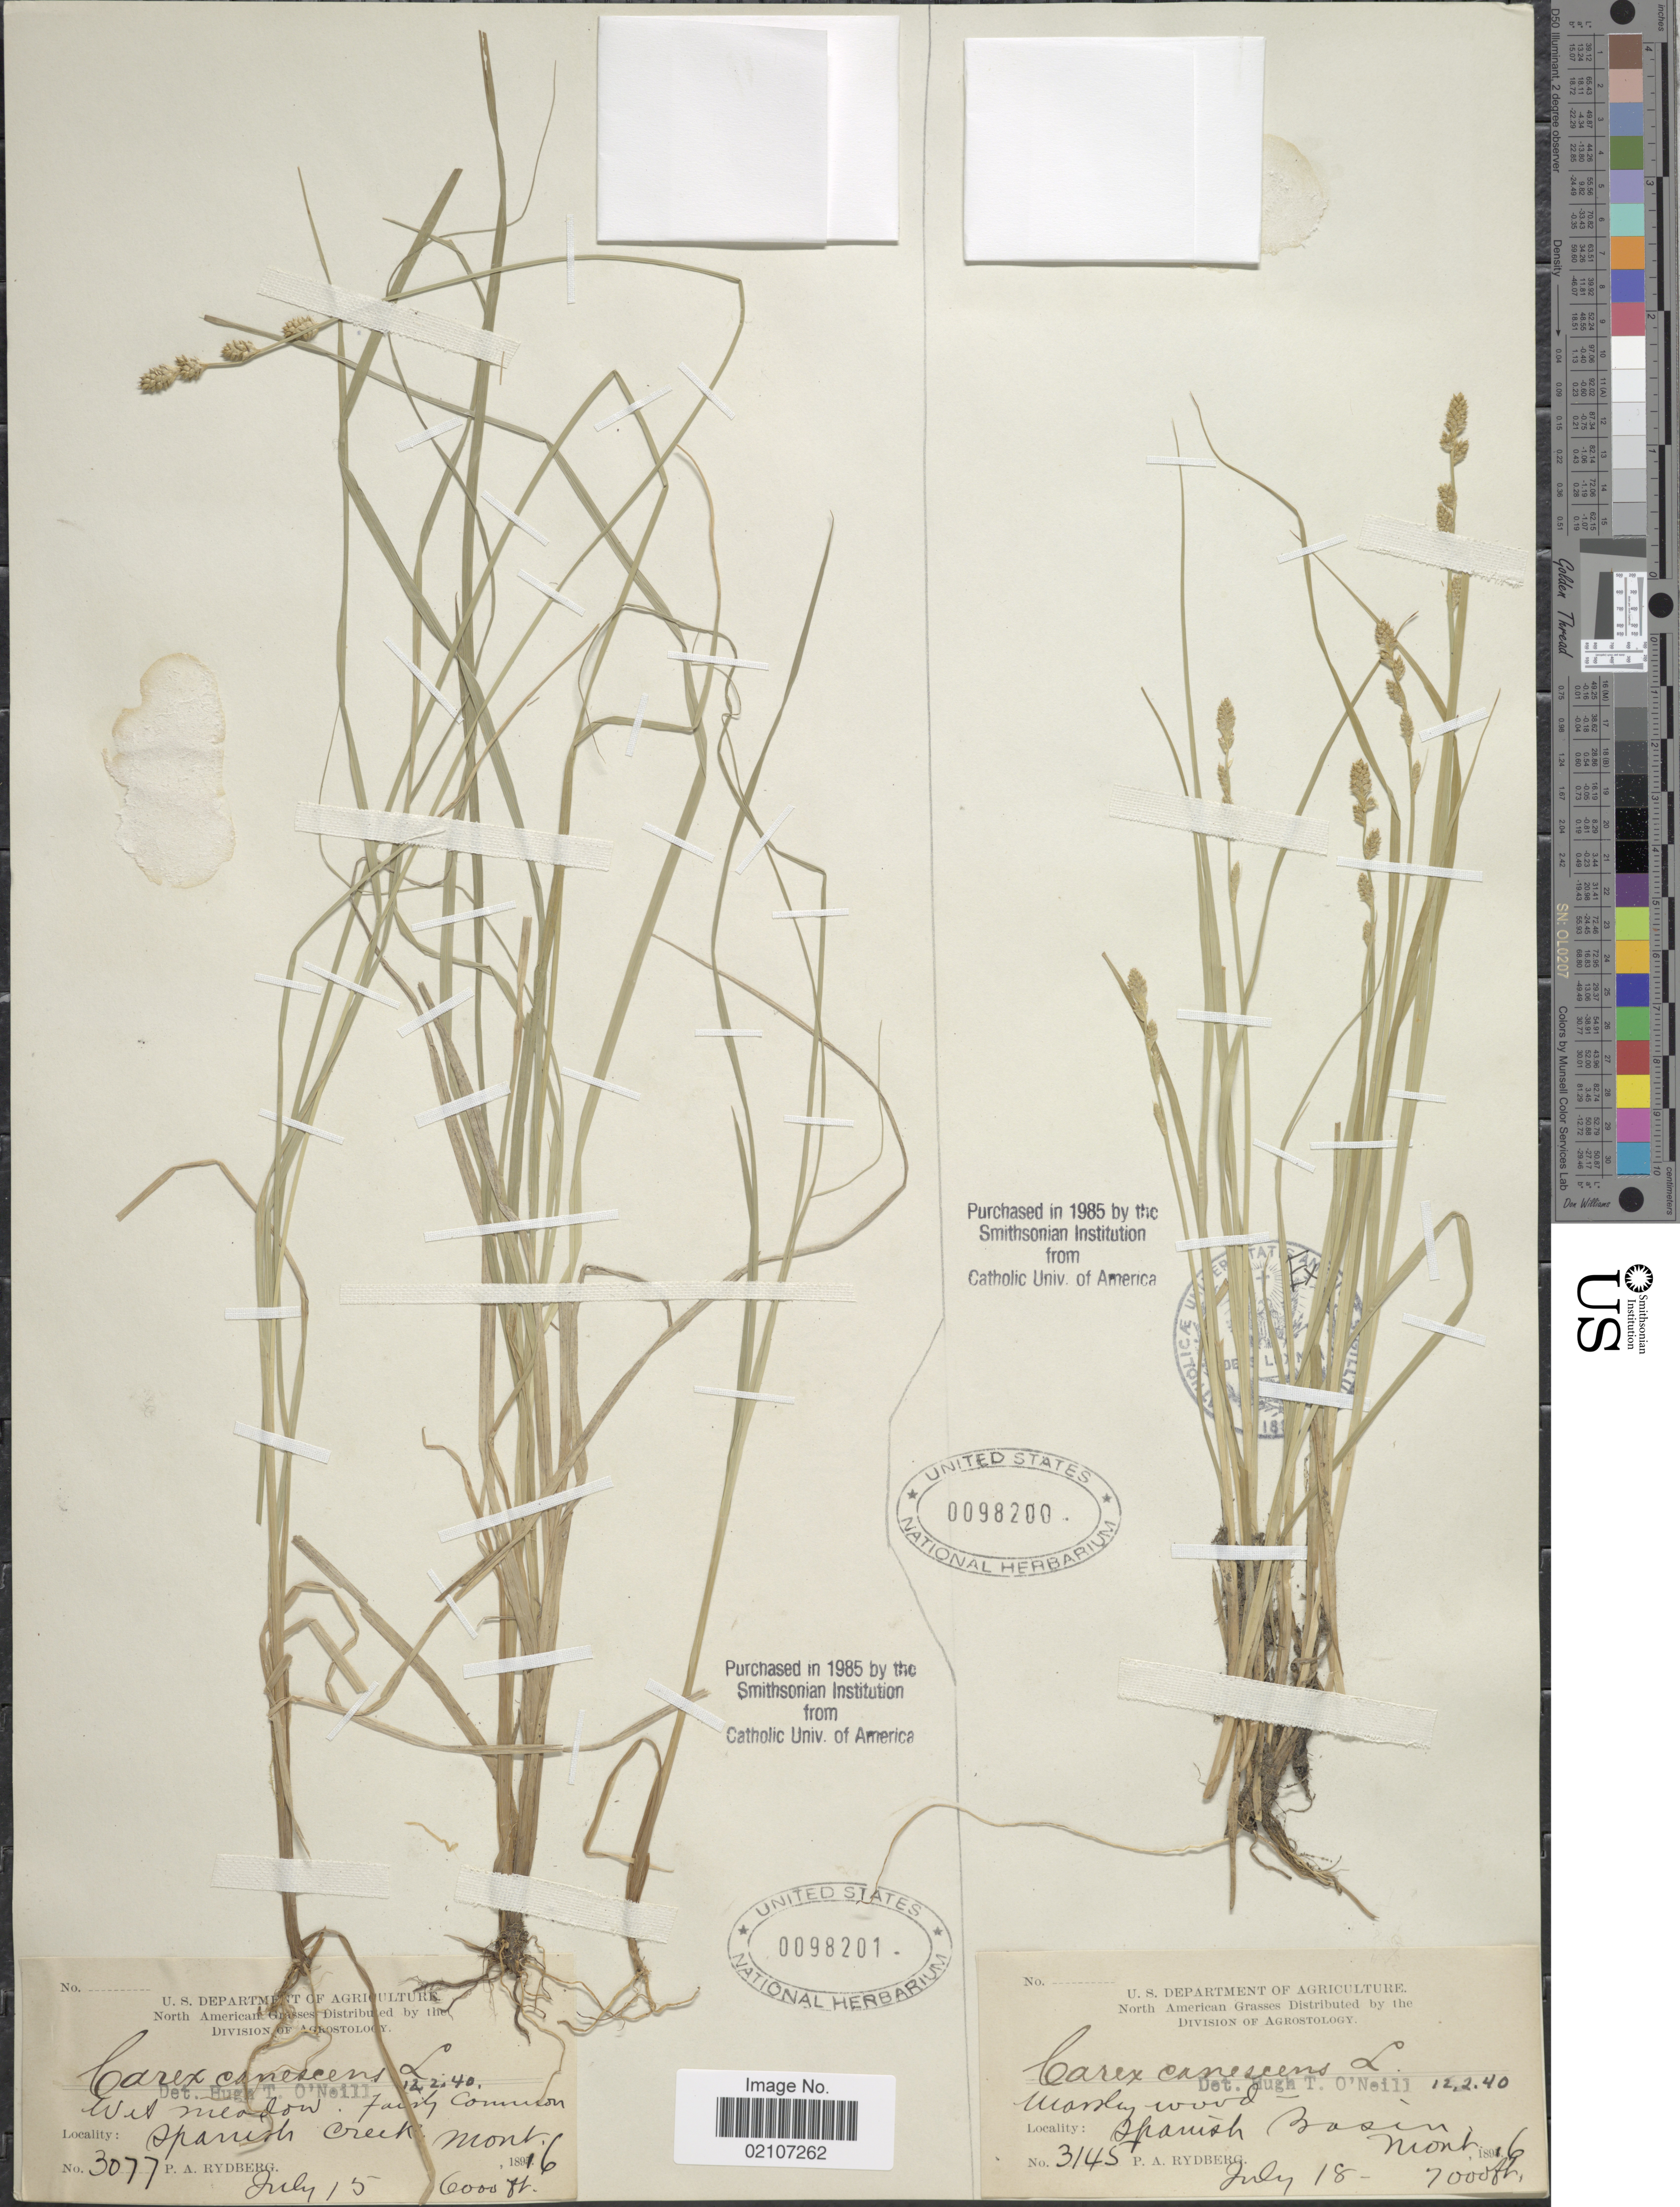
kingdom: Plantae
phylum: Tracheophyta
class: Liliopsida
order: Poales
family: Cyperaceae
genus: Carex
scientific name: Carex canescens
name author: L.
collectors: P. A. Rydberg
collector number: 3145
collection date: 1896-07-18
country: United States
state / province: Montana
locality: Marshy wood - Spanish Basin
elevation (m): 2134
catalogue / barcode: US 98200-2